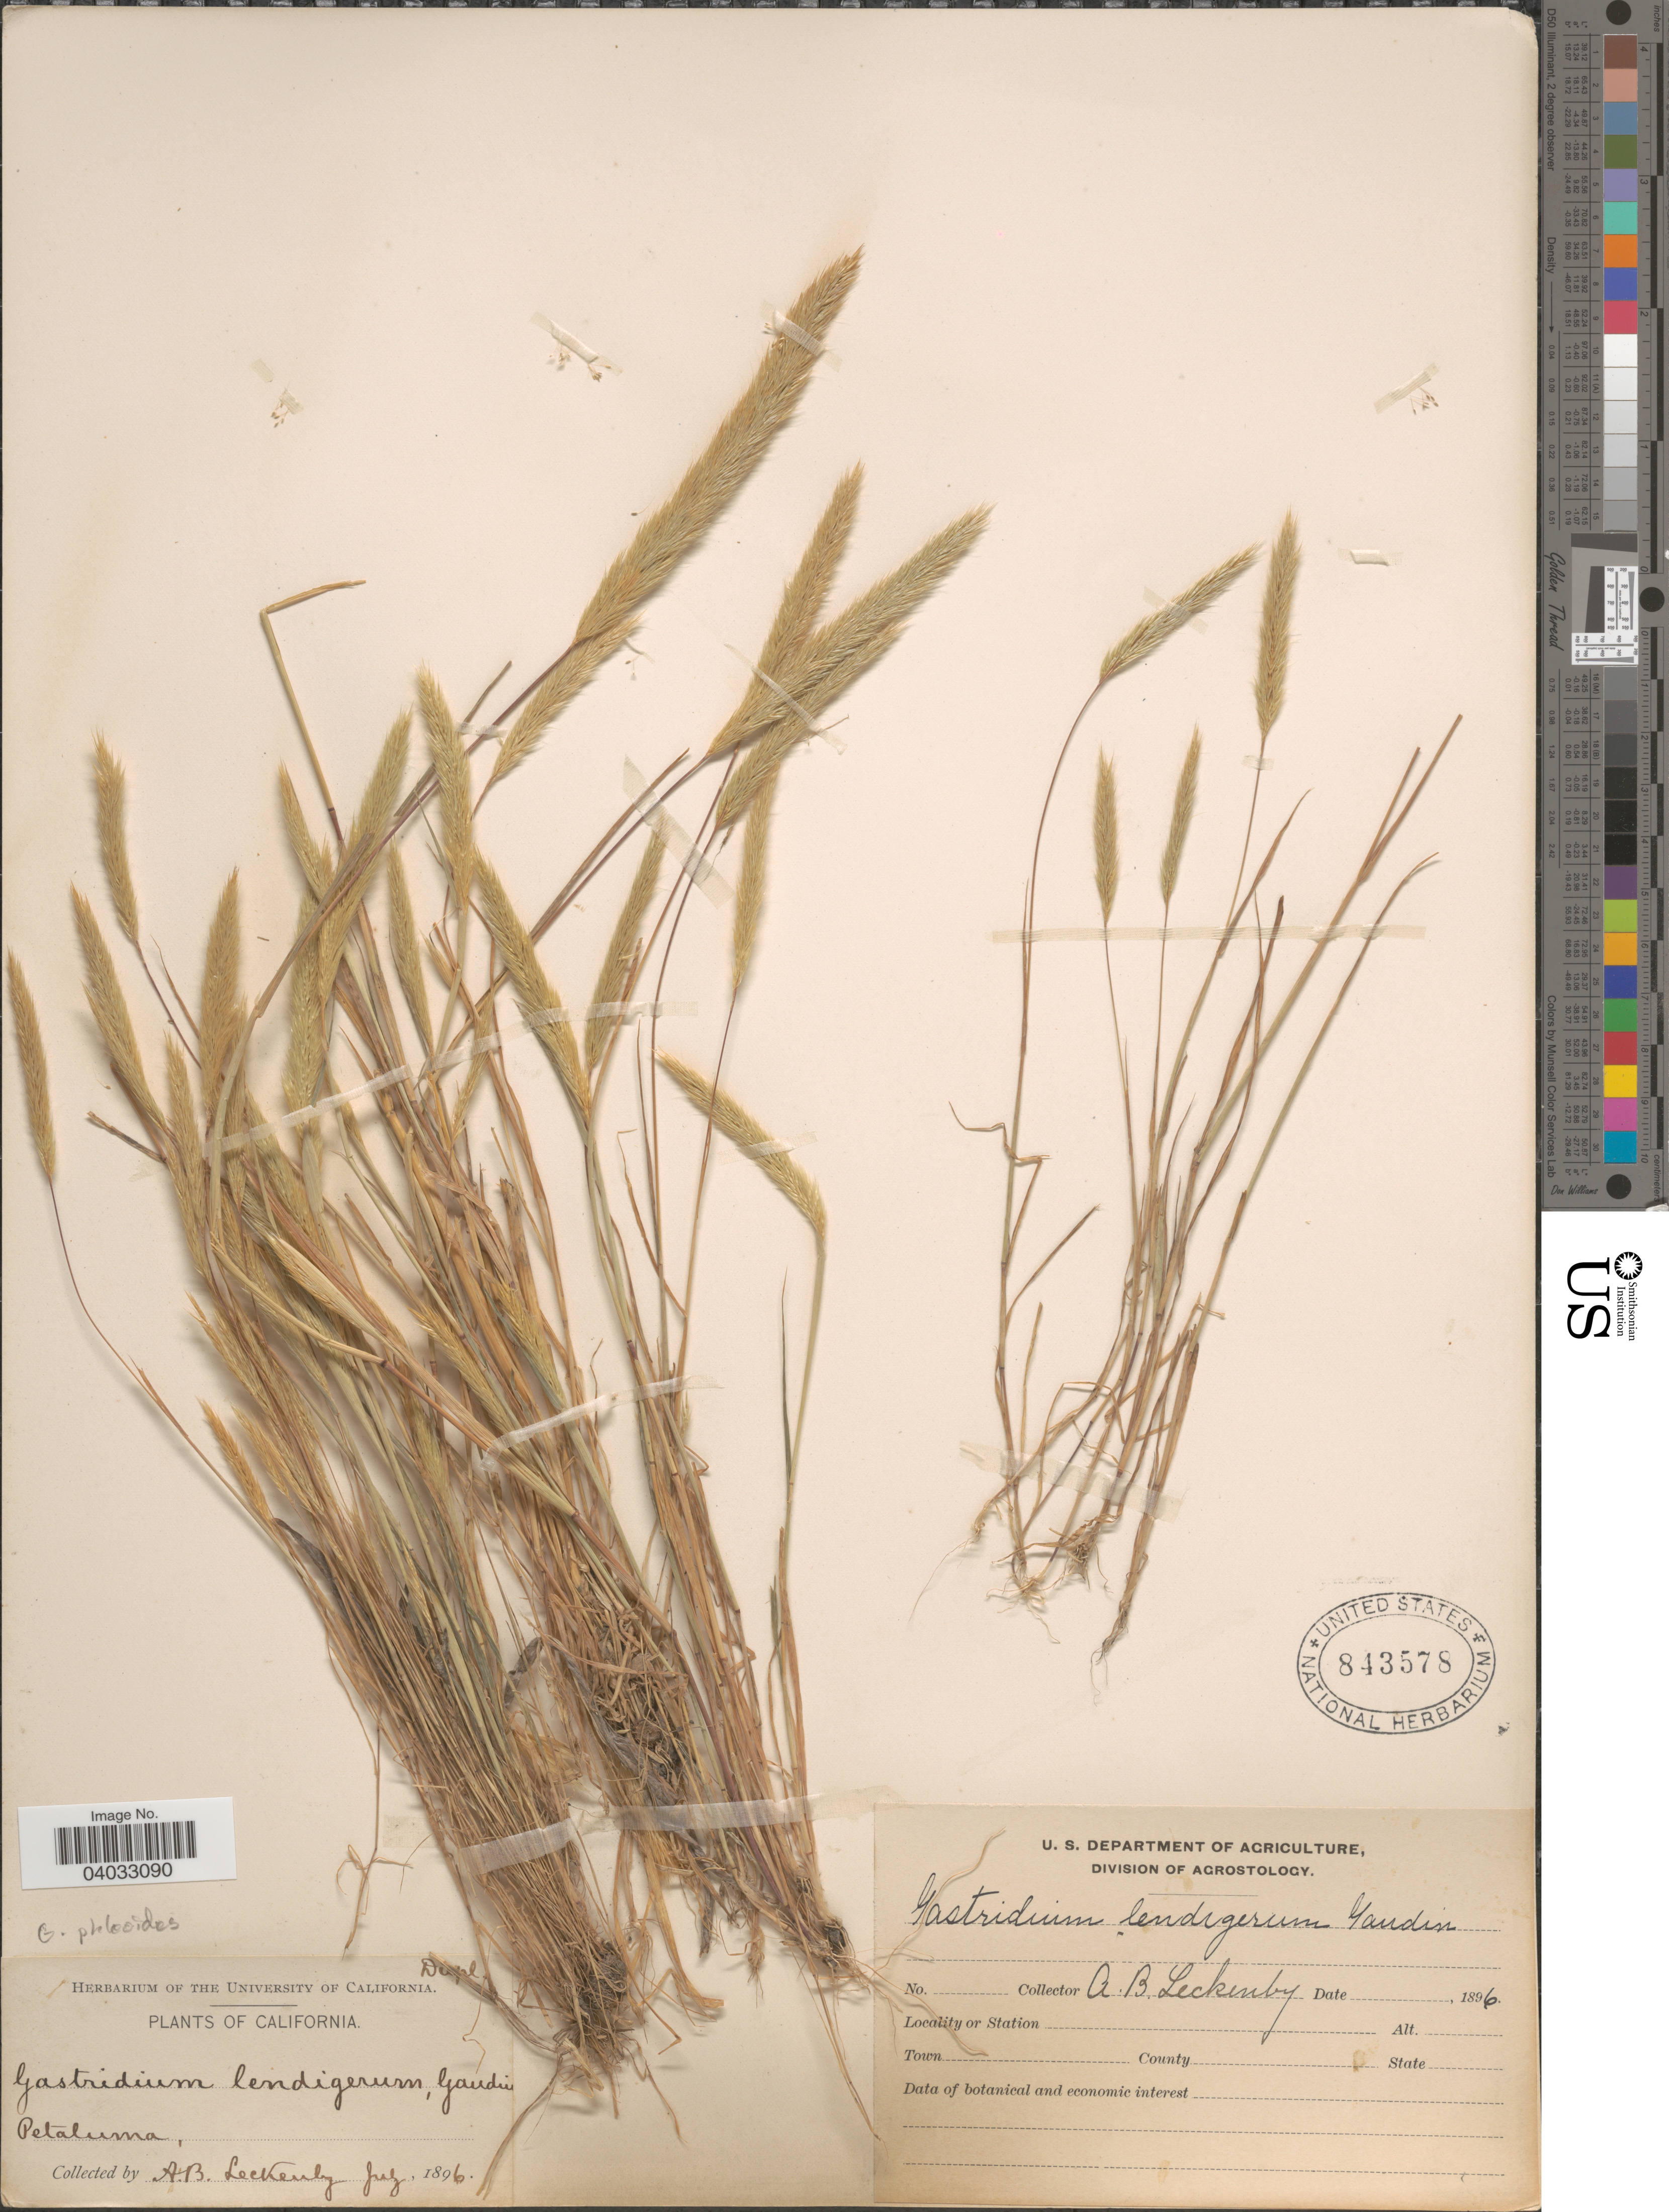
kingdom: Plantae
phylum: Tracheophyta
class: Liliopsida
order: Poales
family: Poaceae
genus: Gastridium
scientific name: Gastridium phleoides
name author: (Nees) C.E. Hubb.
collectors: A. Leckenby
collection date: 1896-07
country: United States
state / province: California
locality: Petaluma.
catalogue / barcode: US 843578